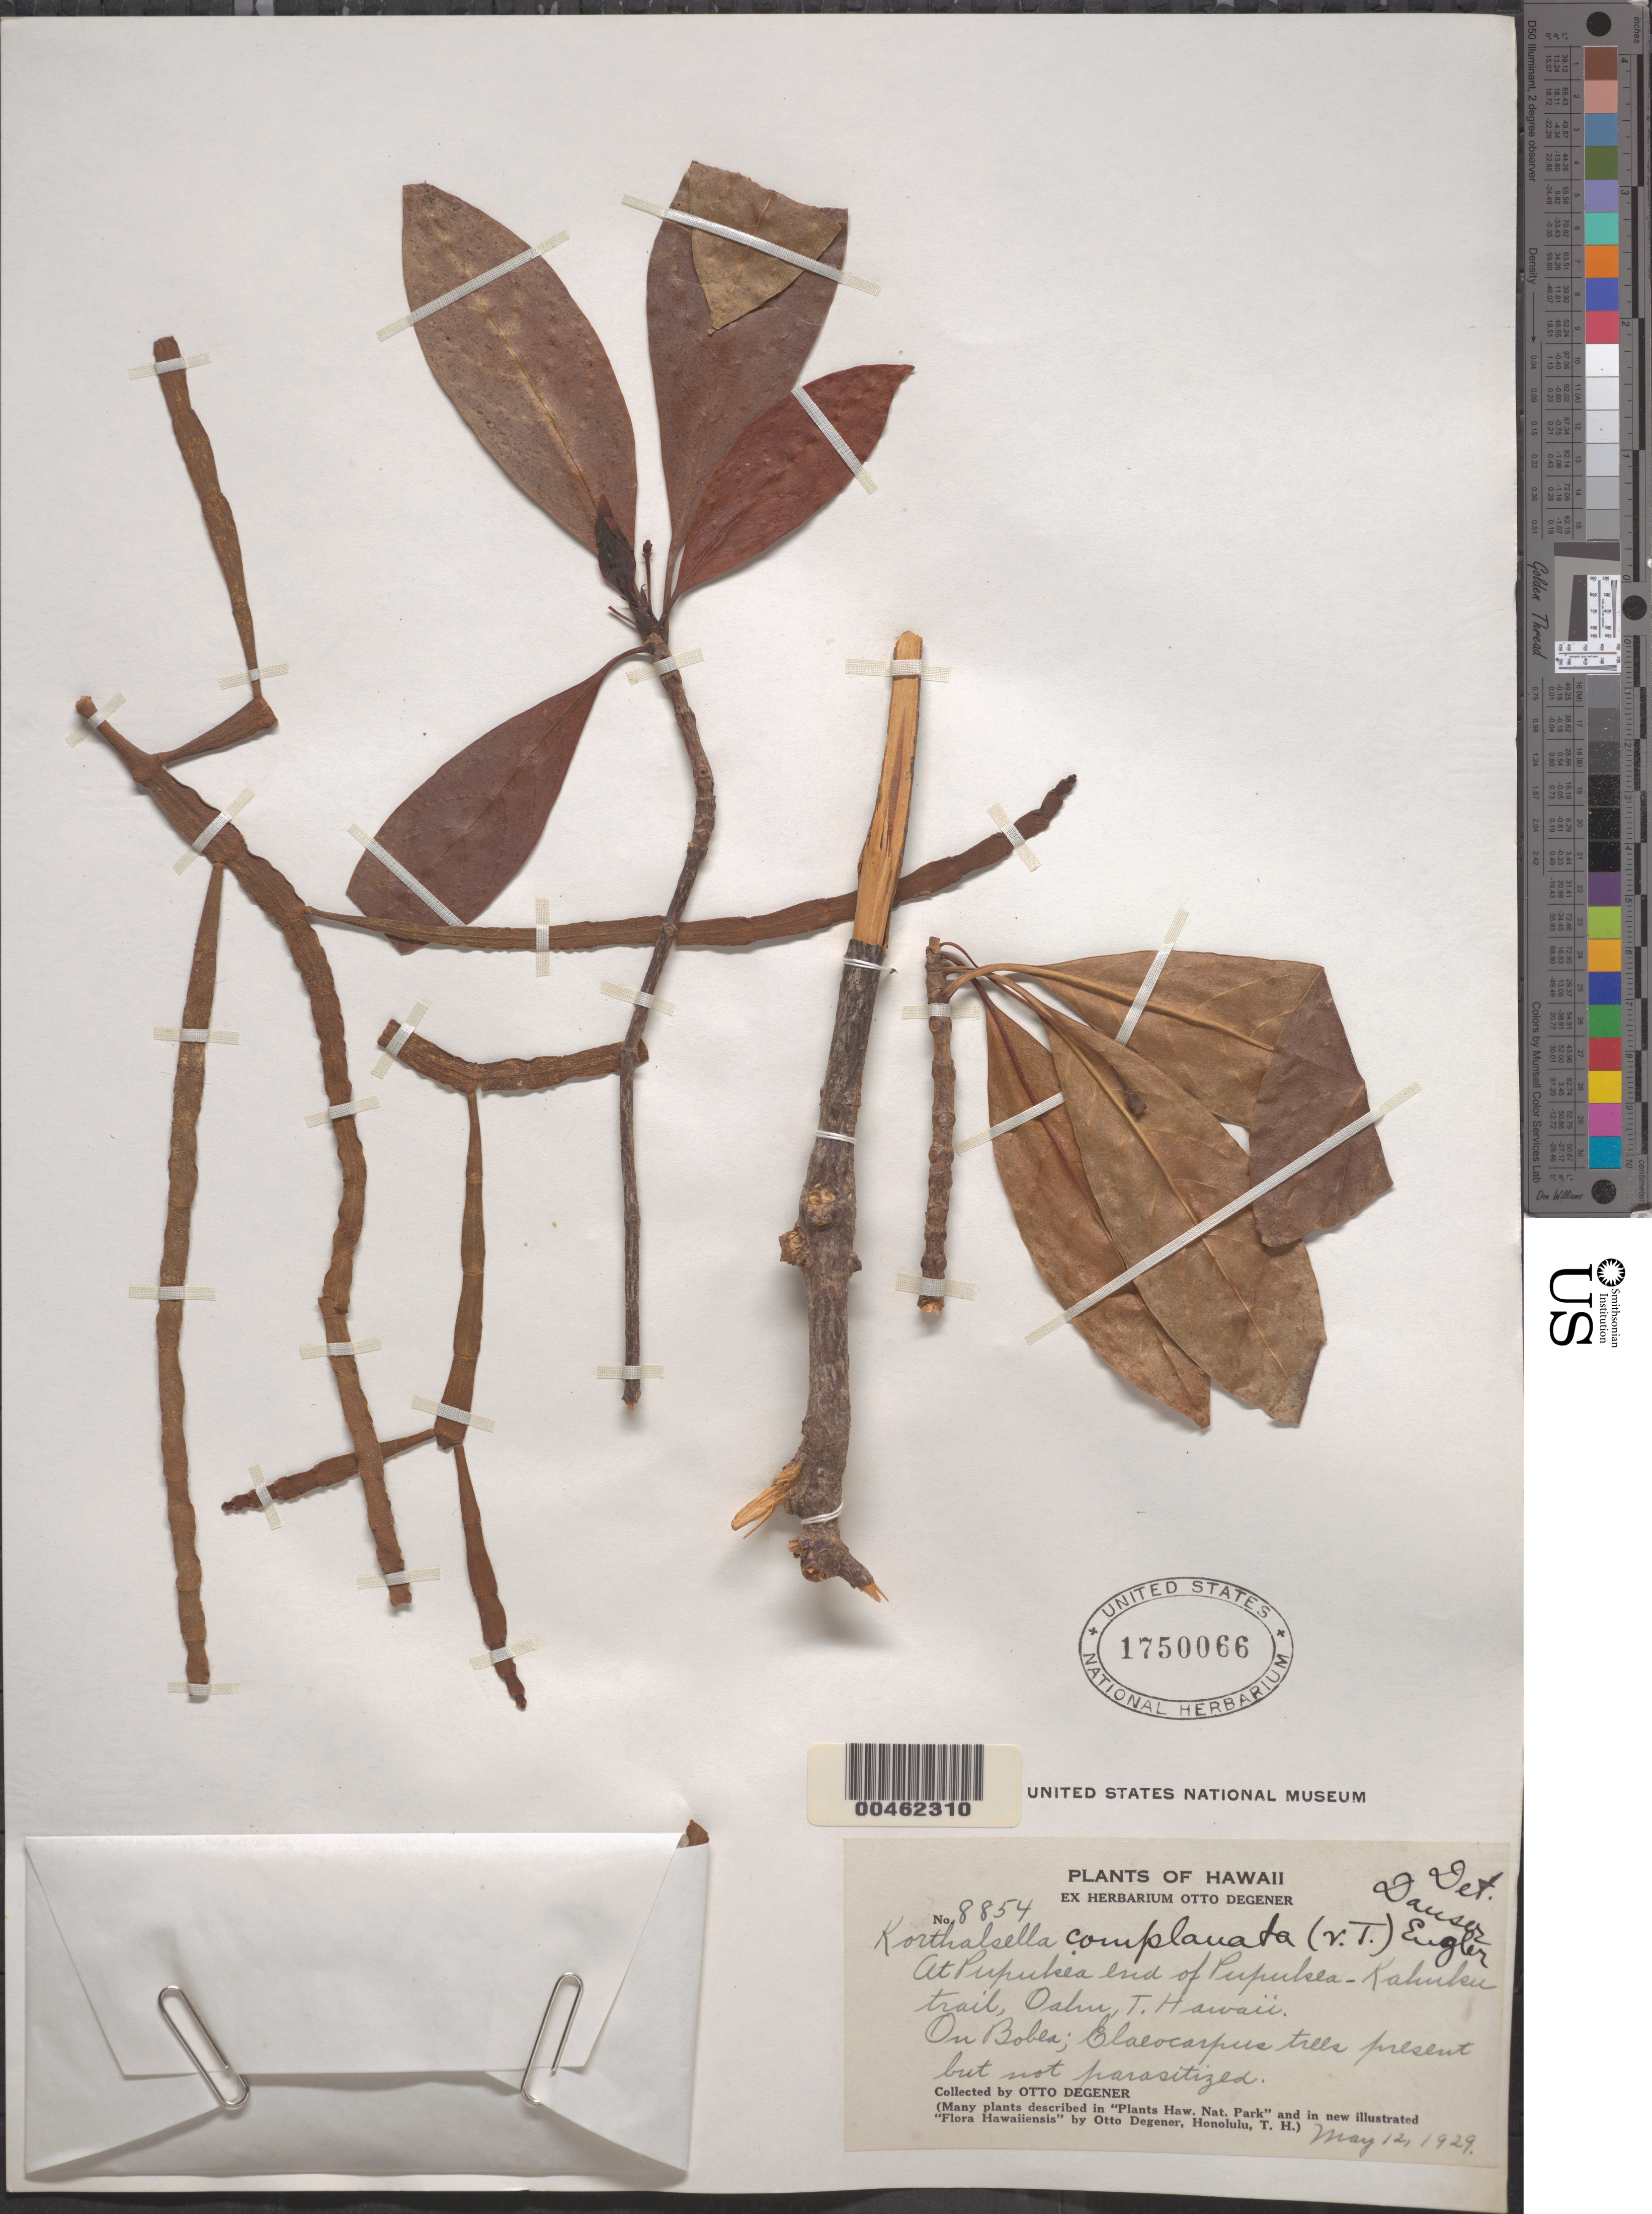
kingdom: Plantae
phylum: Tracheophyta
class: Magnoliopsida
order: Santalales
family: Viscaceae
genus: Korthalsella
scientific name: Korthalsella complanata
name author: (Tiegh.) Engl.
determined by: Danser, B. H.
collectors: O. Degener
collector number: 8854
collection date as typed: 12 May 1929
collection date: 1929-05-12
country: United States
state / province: Hawaii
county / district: Honolulu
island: Oahu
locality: At Pupukea end of Pupukea-Kahuku trail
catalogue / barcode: US 1750066